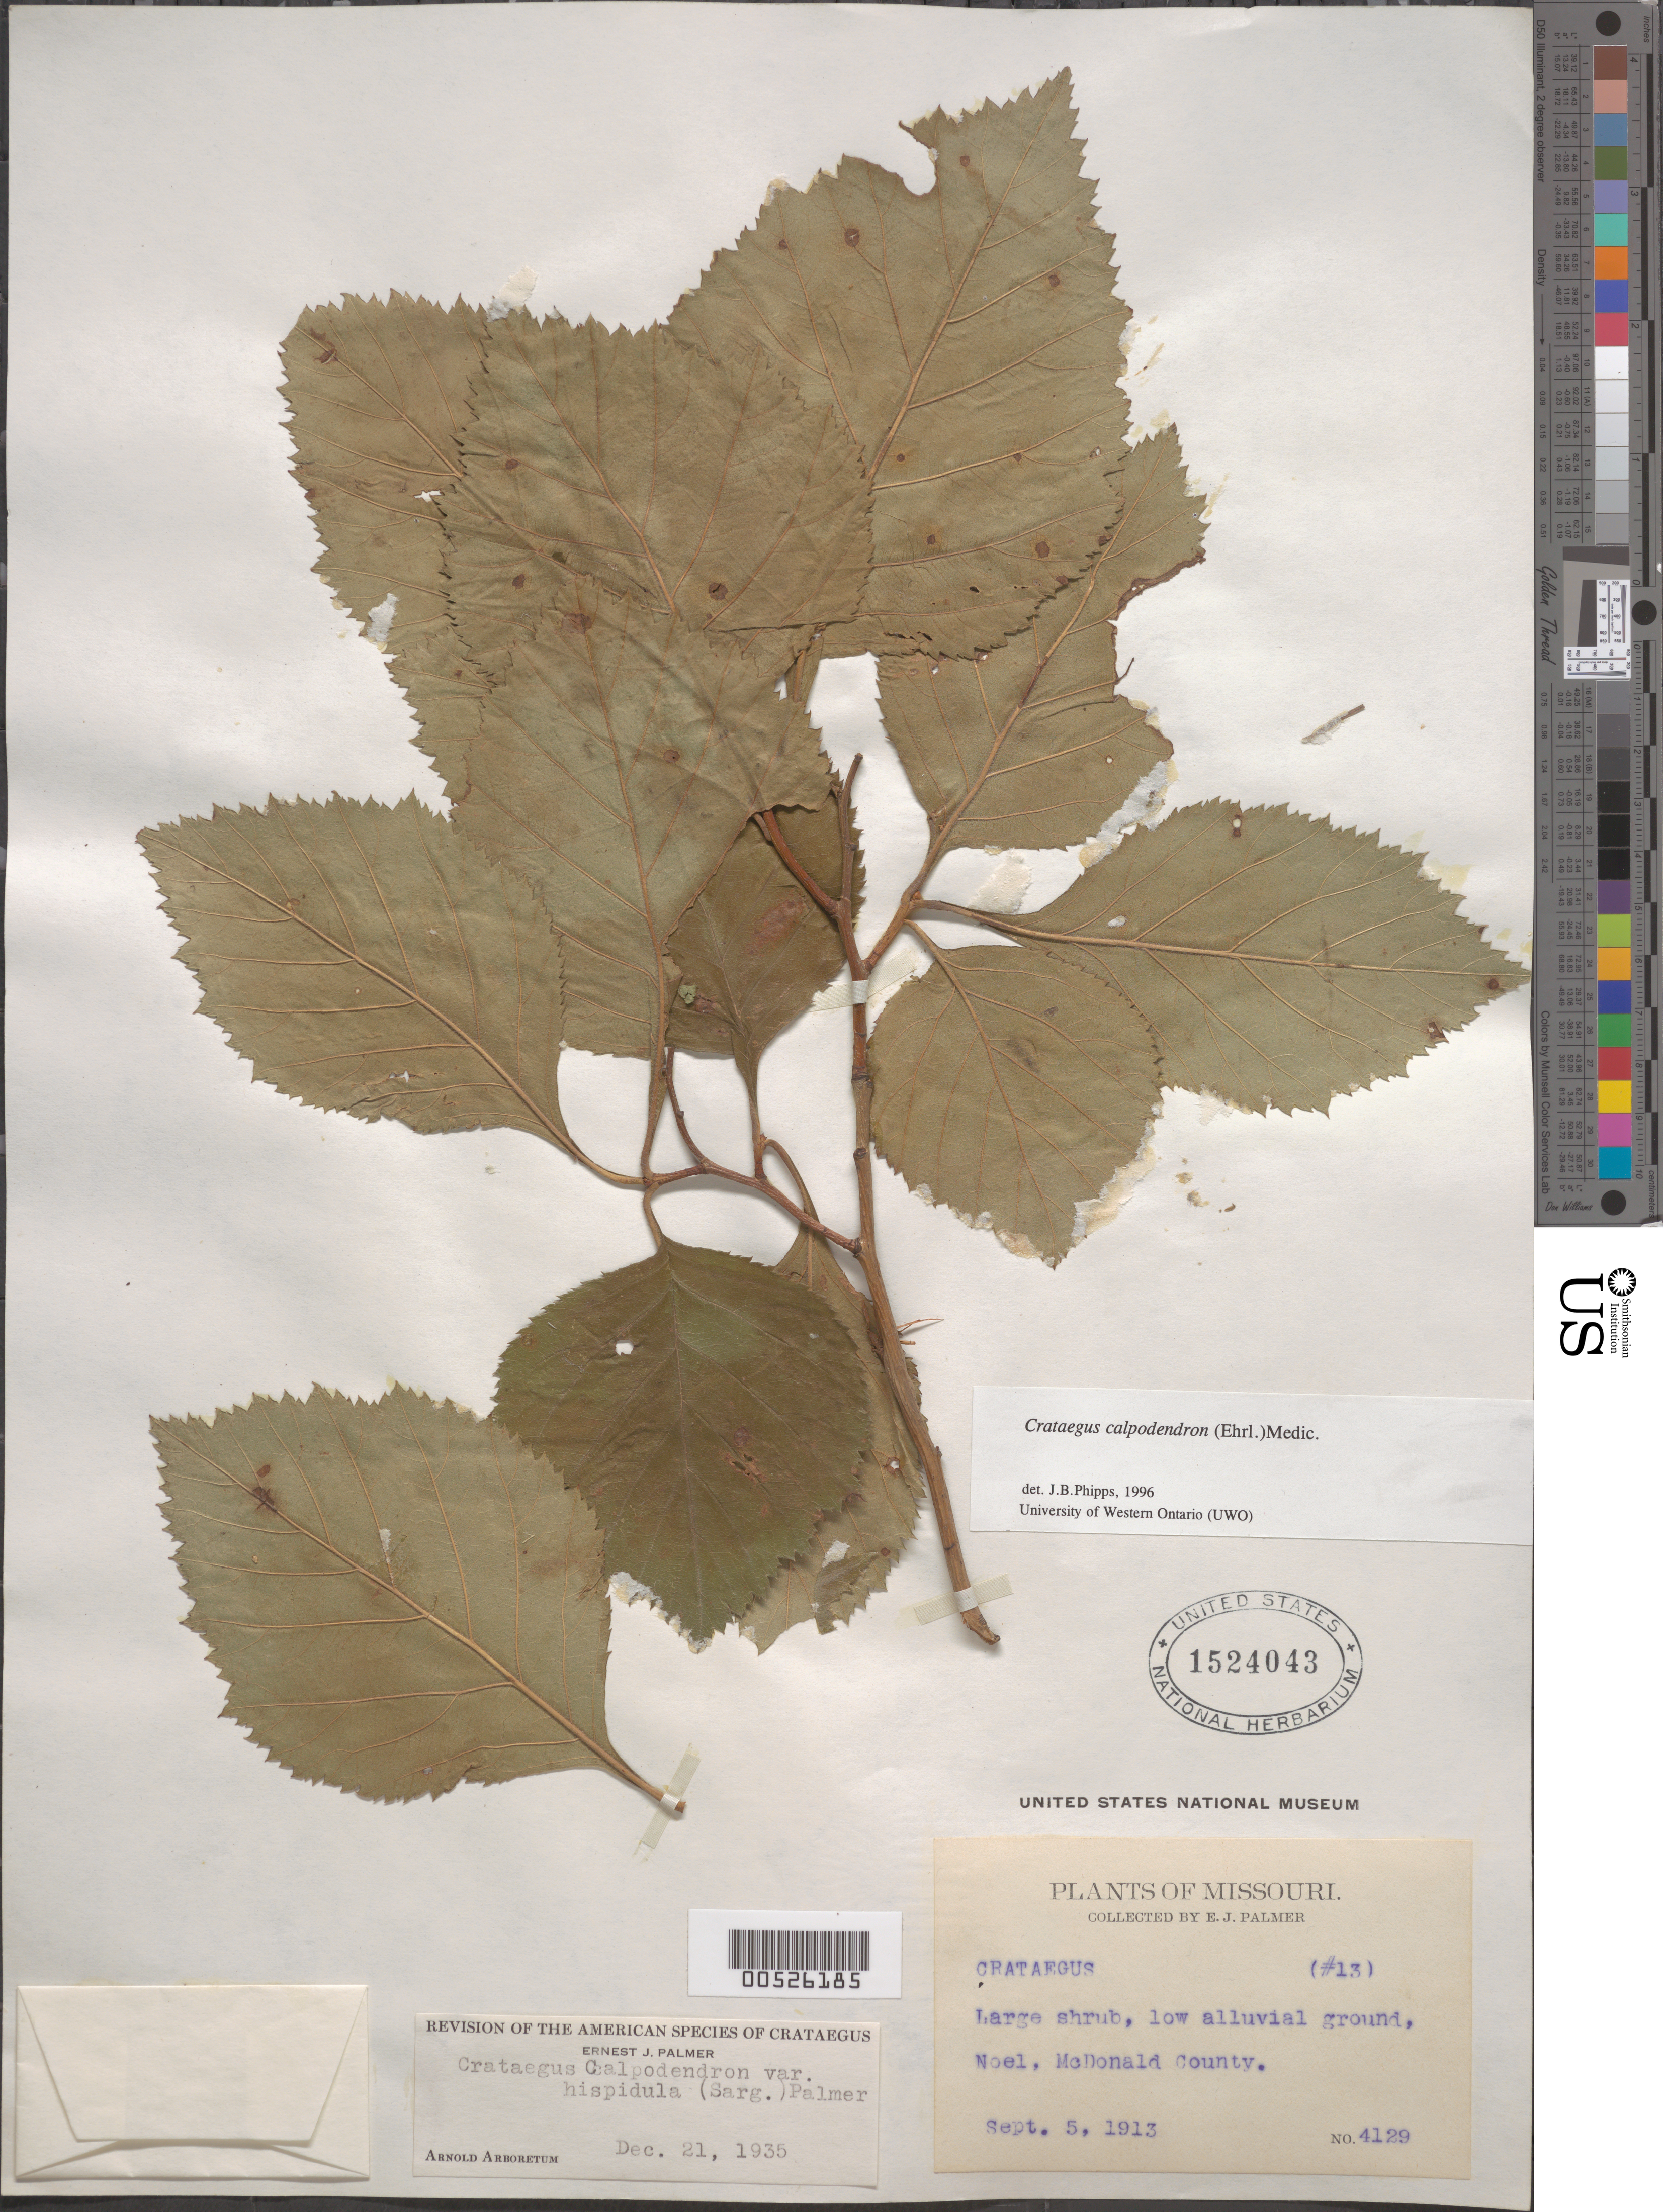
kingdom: Plantae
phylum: Tracheophyta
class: Magnoliopsida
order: Rosales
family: Rosaceae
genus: Crataegus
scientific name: Crataegus calpodendron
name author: (Ehrh.) Medik.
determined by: Phipps, James B., (UWO), University of Western Ontario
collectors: E. J. Palmer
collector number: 4129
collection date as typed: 05 Sep 1913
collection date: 1913-09-05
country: United States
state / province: Missouri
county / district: McDonald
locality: Noel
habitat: Low alluvial ground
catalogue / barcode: US 1524043